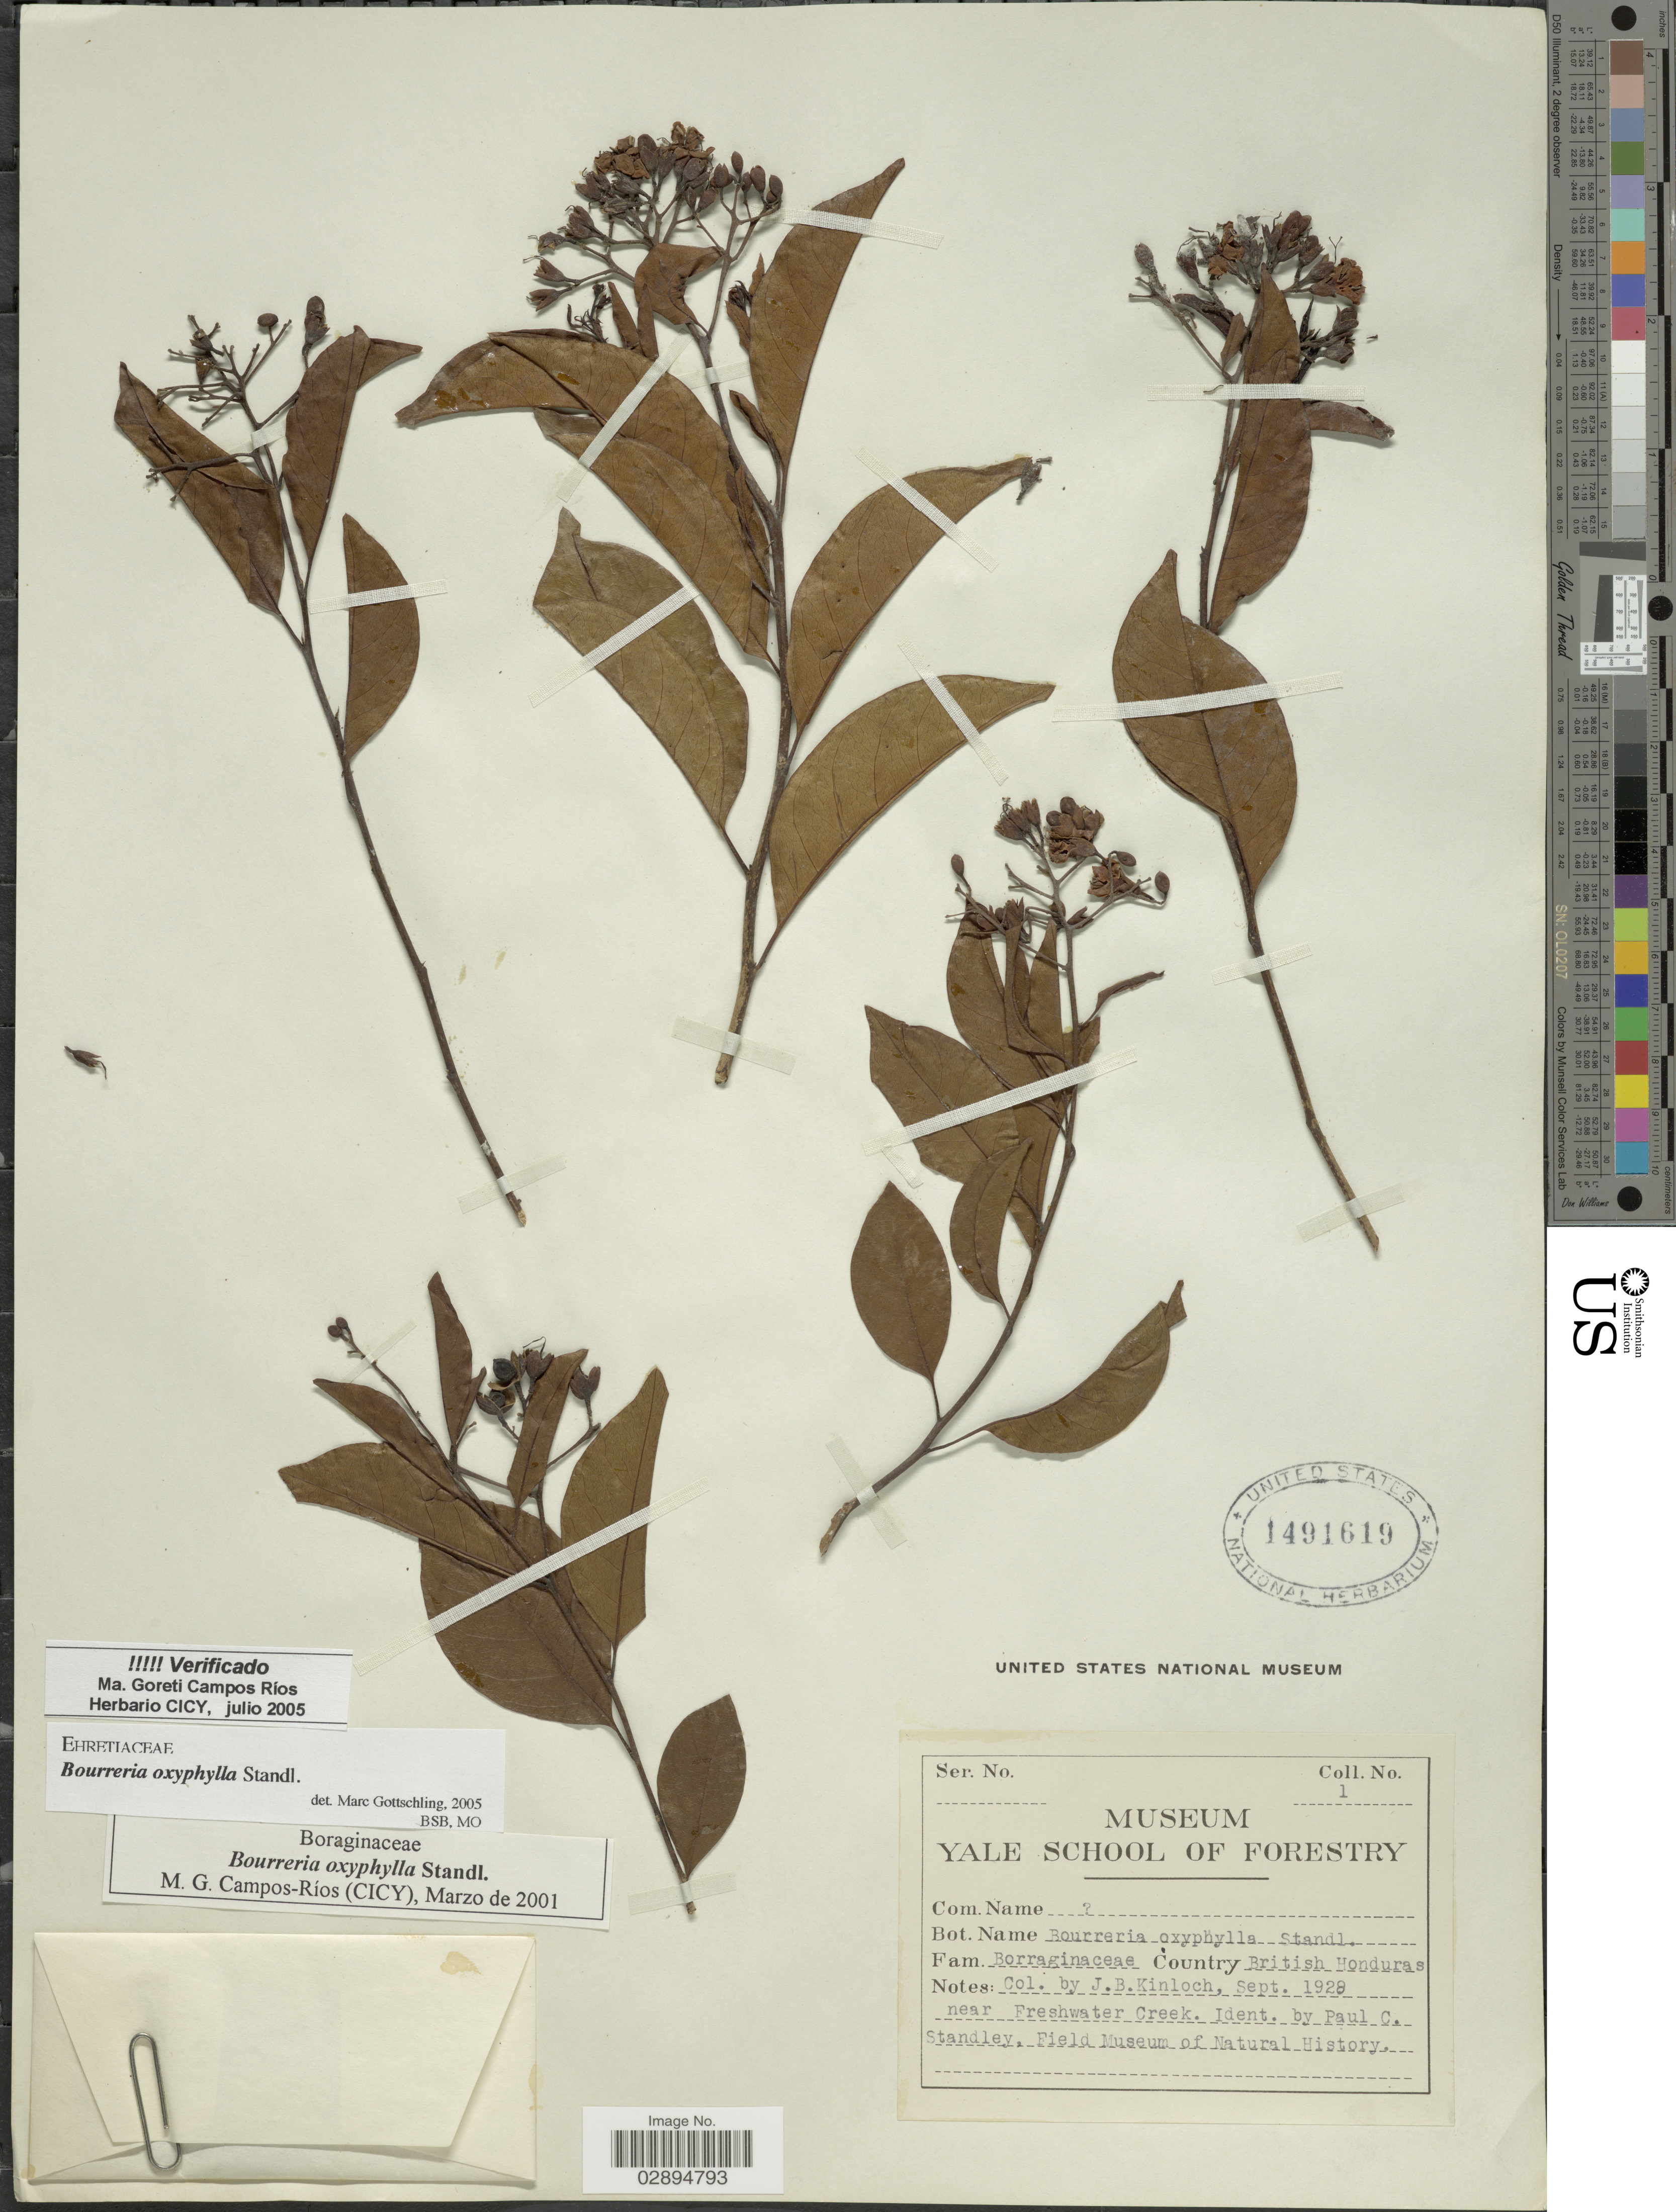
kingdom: Plantae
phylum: Tracheophyta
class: Magnoliopsida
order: Boraginales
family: Ehretiaceae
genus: Bourreria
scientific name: Bourreria oxyphylla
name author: Standl.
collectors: J. Kinloch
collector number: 1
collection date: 1928-09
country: Belize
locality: British Honduras. Near Freshwater Creek.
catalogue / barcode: US 1491619